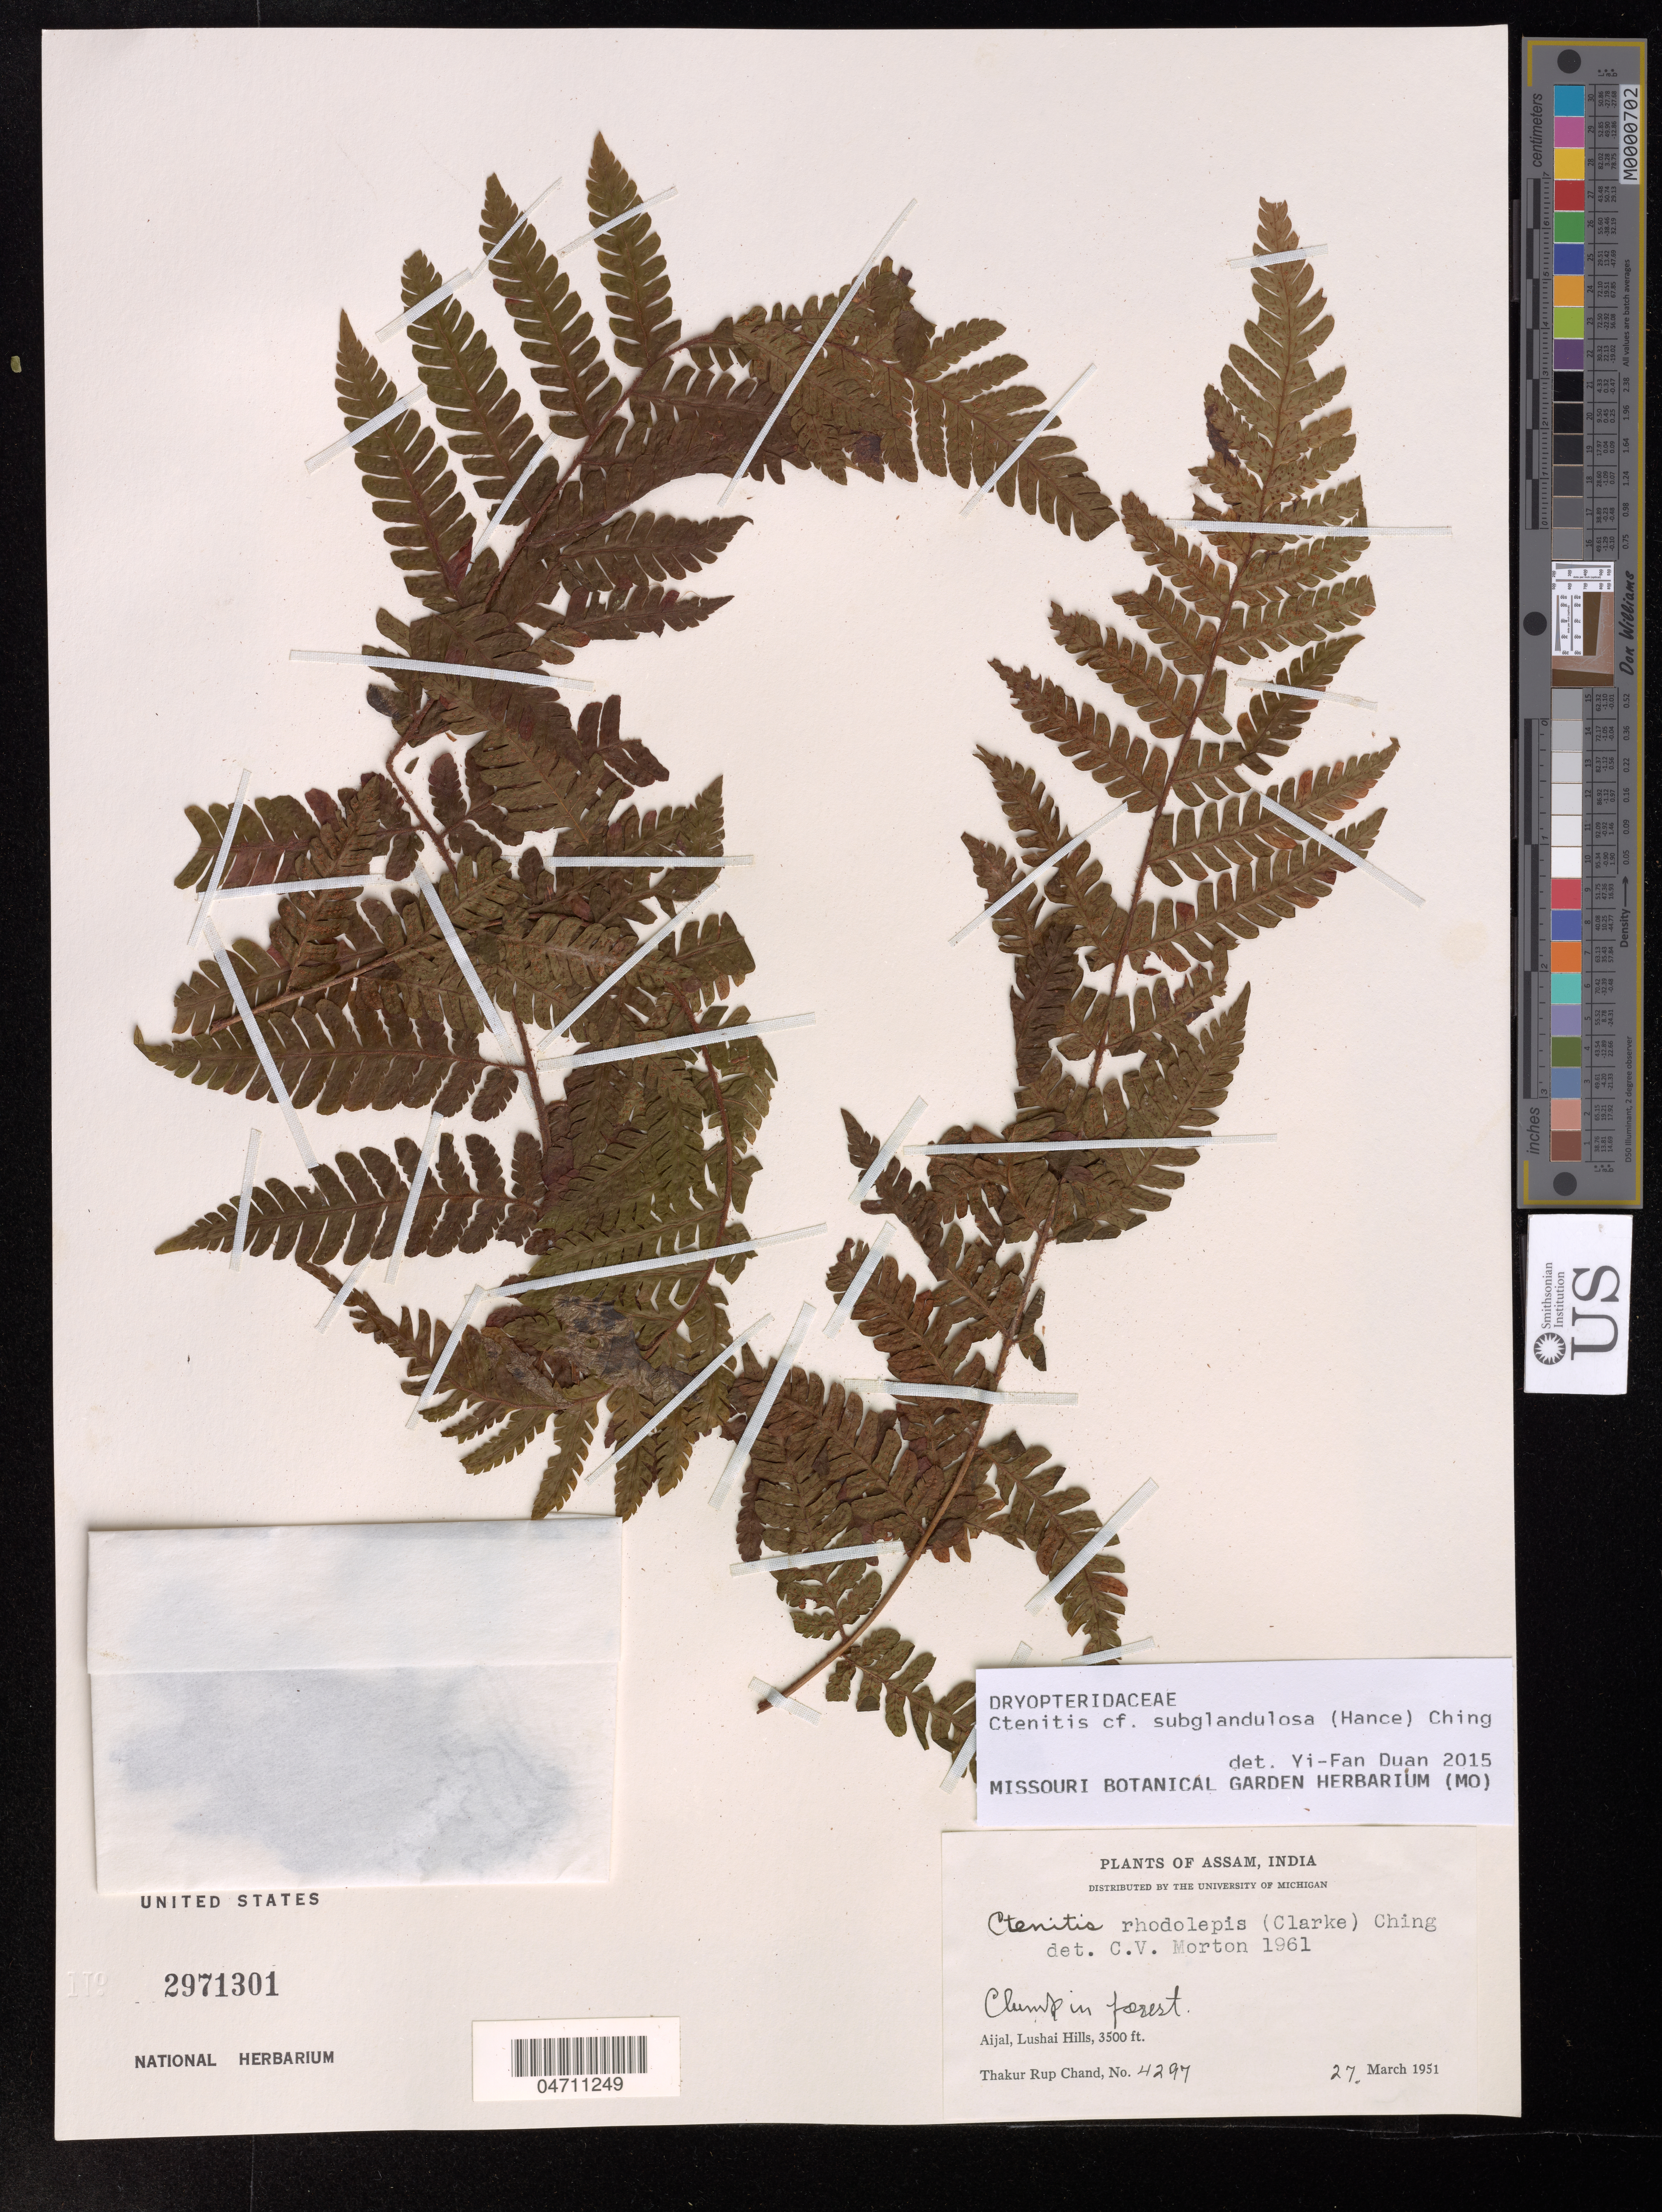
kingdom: Plantae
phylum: Tracheophyta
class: Polypodiopsida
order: Polypodiales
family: Dryopteridaceae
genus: Ctenitis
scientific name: Ctenitis subglandulosa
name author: (Hance) Ching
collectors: T. R. Chand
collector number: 4297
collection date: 1951-03-27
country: India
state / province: Assam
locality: Aijal, Lushai Hills.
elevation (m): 1067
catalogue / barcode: US 2971301